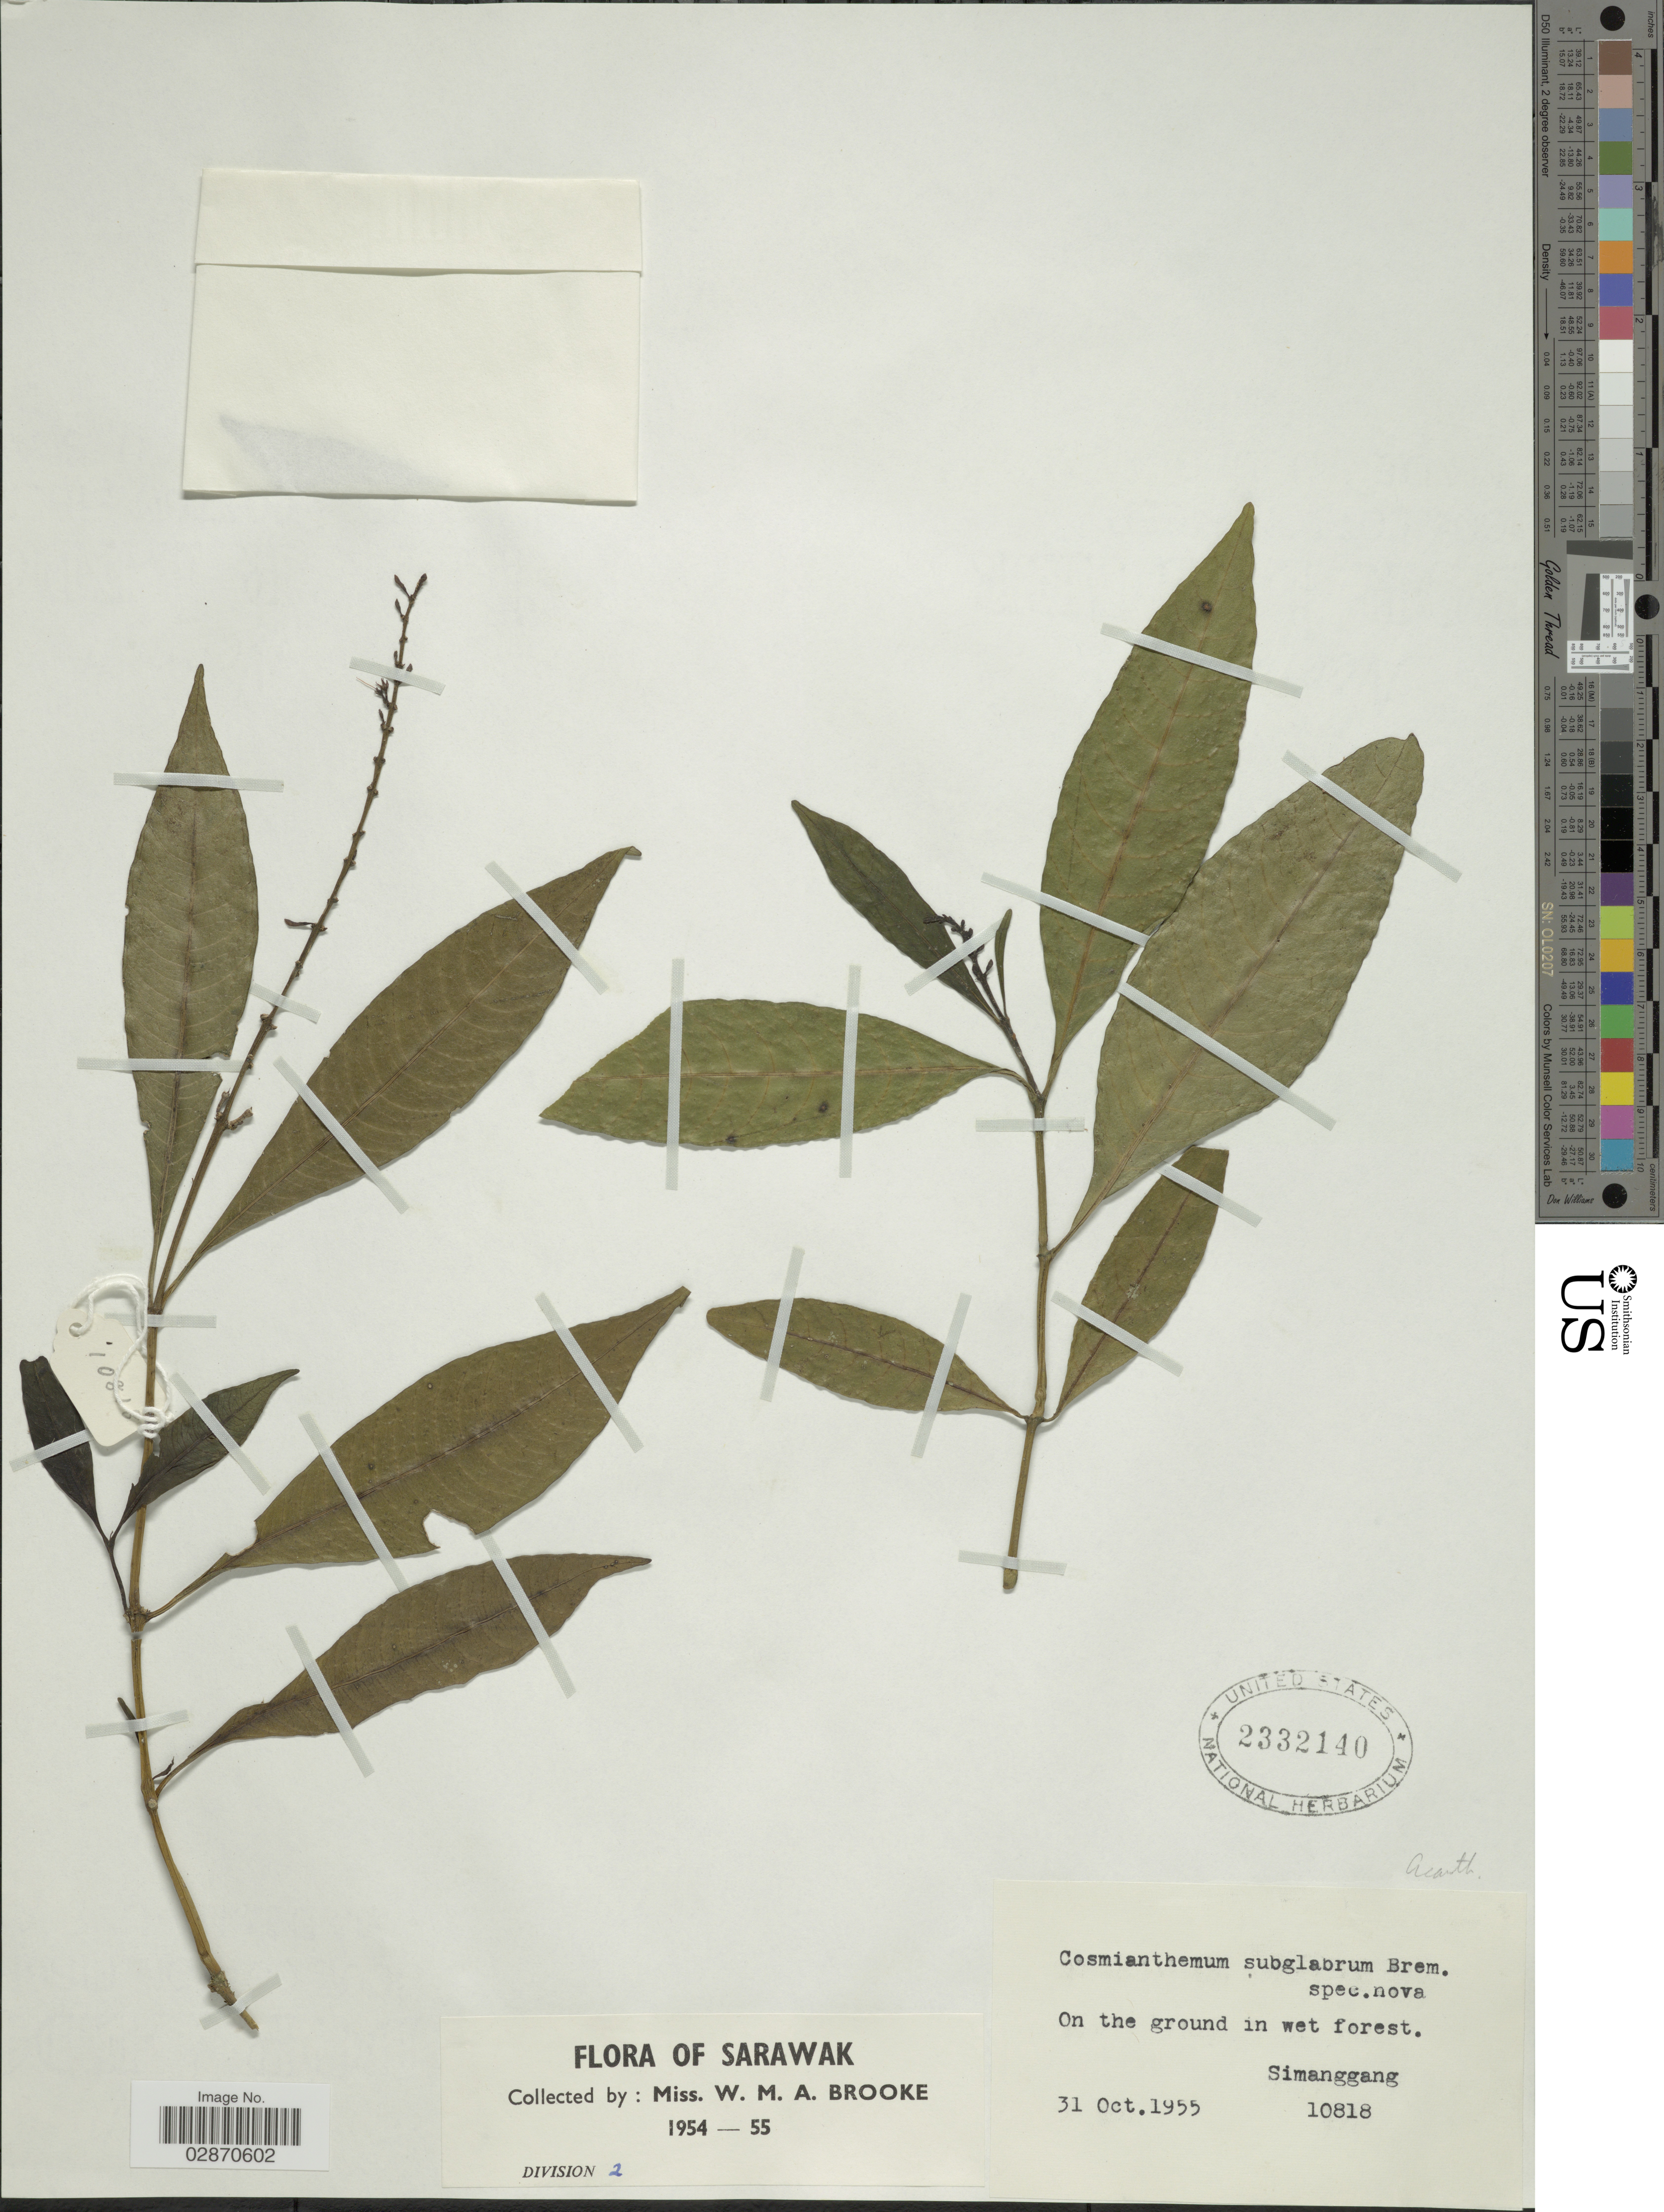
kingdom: Plantae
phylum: Tracheophyta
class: Magnoliopsida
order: Lamiales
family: Acanthaceae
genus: Cosmianthemum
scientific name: Cosmianthemum subglabrum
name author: Bremek.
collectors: W. Brooke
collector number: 10818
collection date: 1955-10-31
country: Malaysia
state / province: Sarawak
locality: Simanggang.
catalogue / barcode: US 2332140